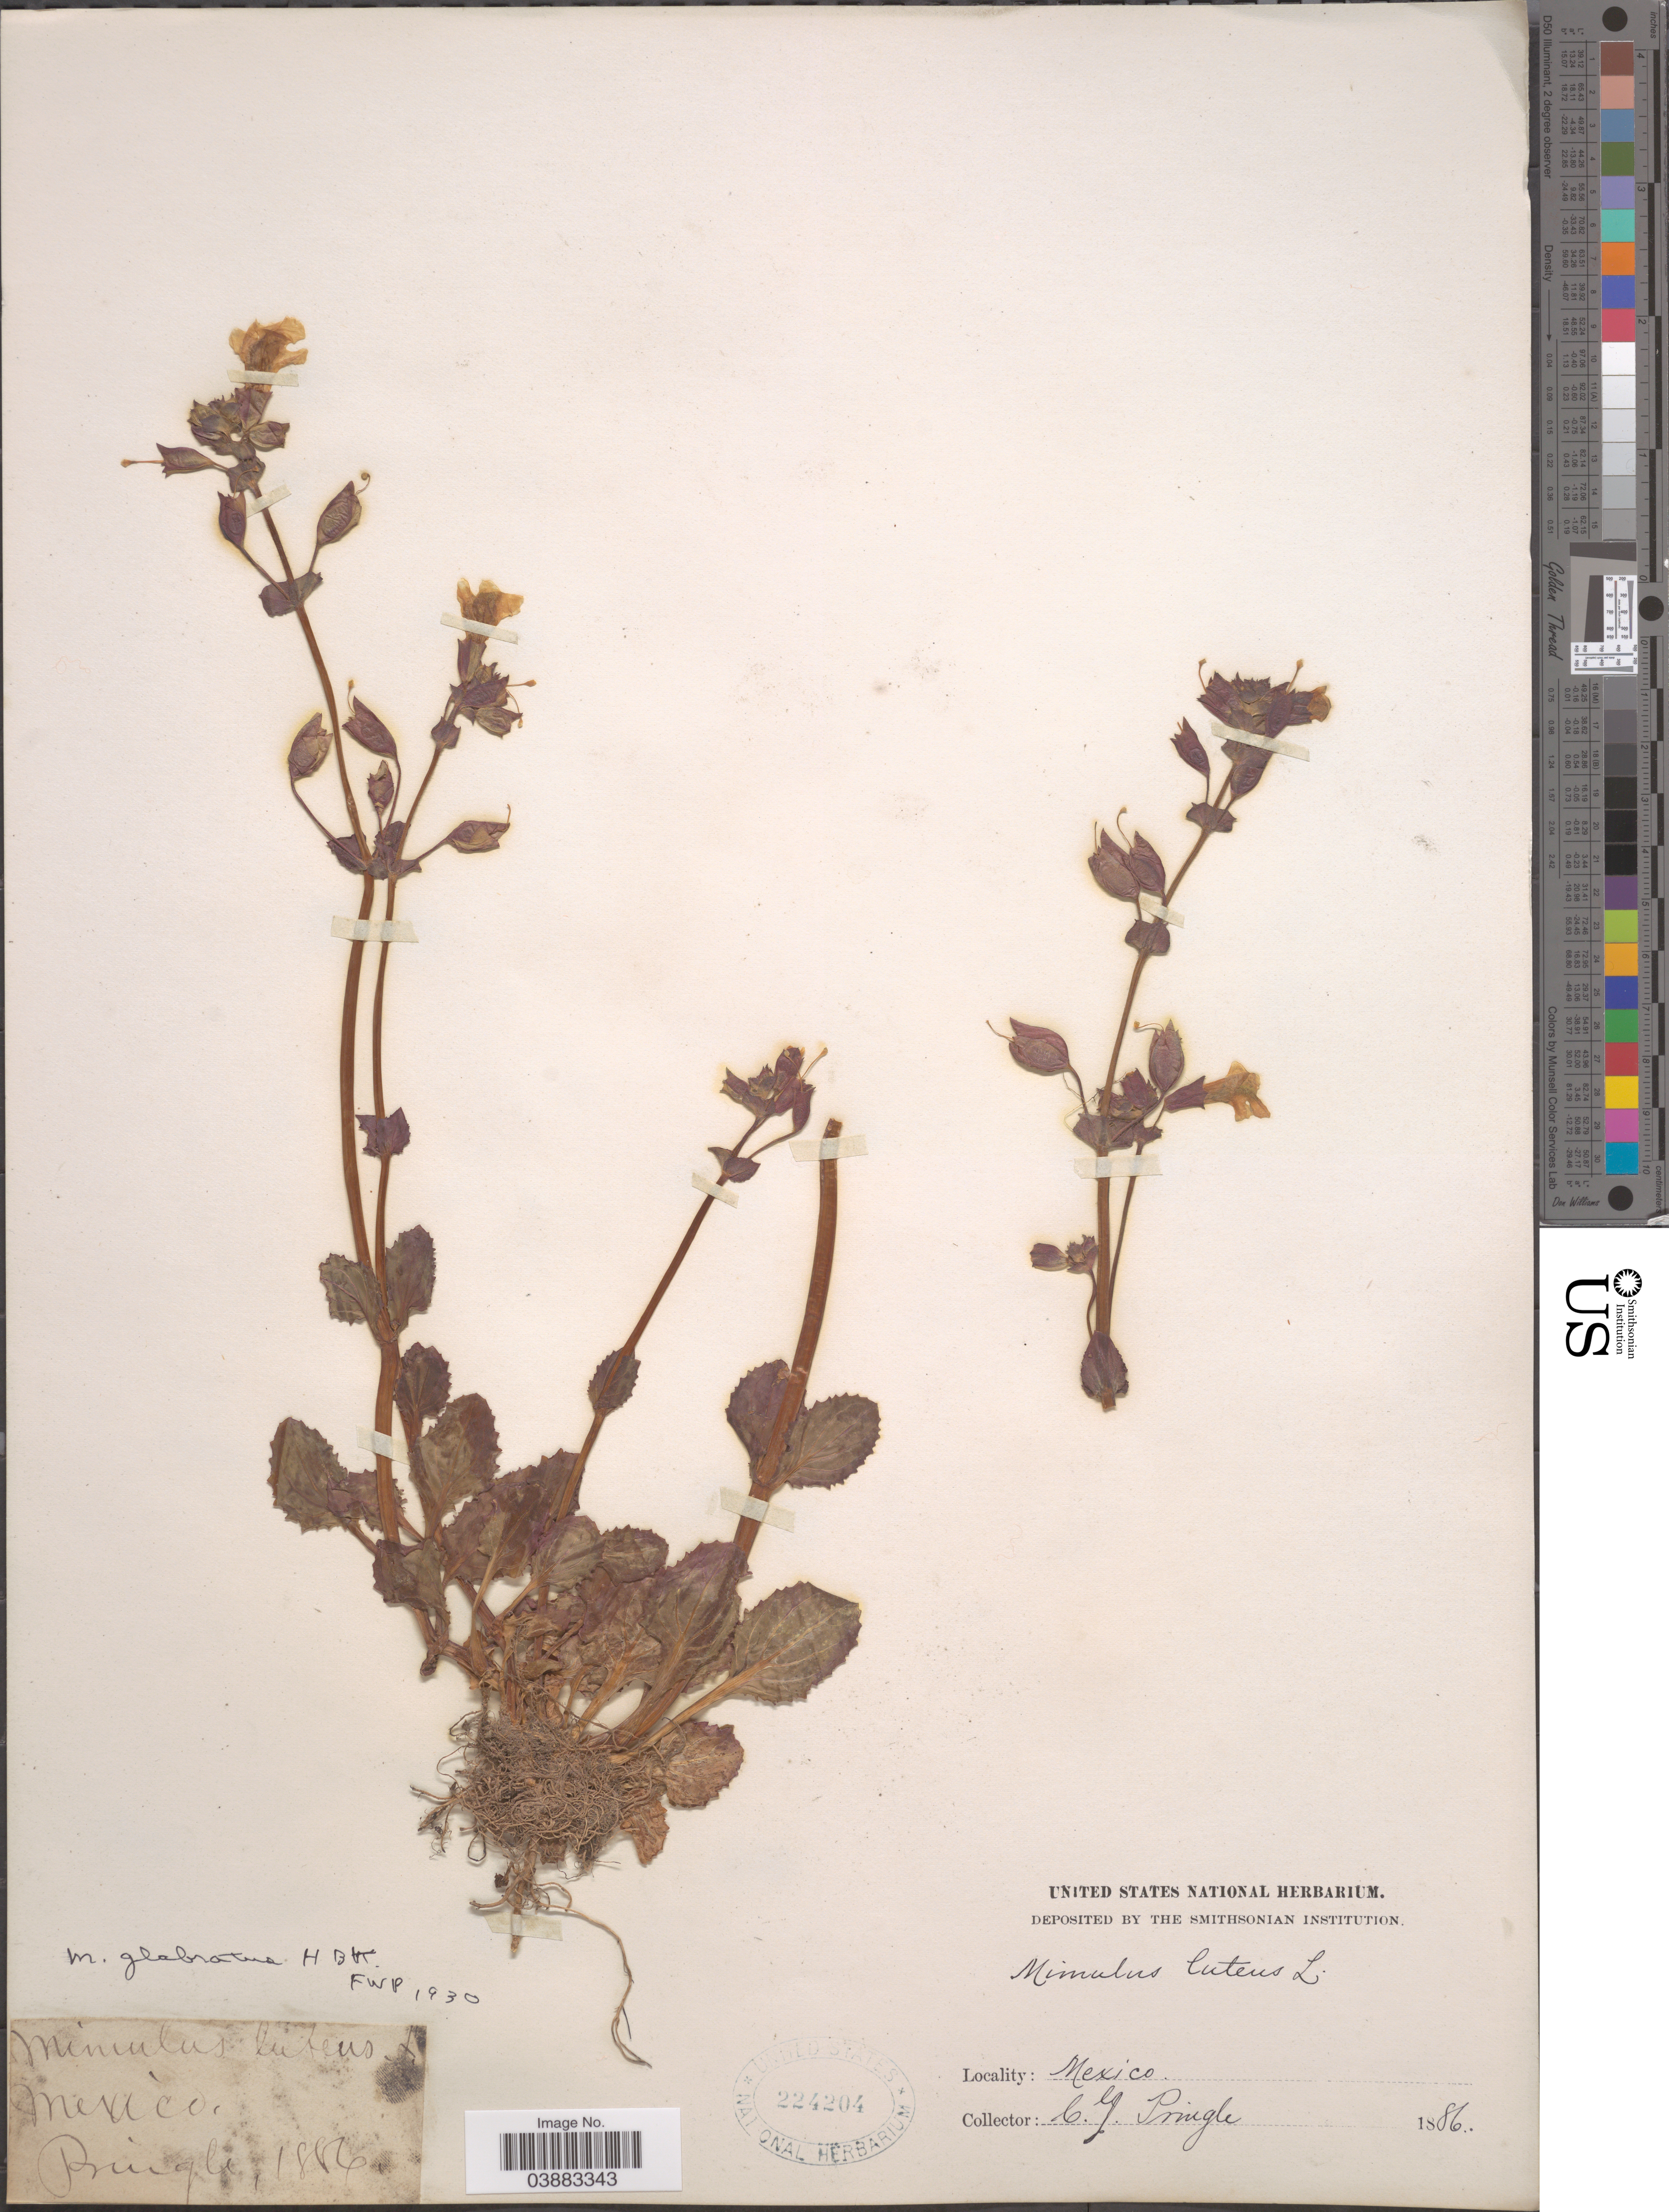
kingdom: Plantae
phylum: Tracheophyta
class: Magnoliopsida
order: Lamiales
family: Phrymaceae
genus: Mimulus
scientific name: Mimulus glabratus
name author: Kunth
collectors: C. G. Pringle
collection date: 1886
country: Mexico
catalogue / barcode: US 224204